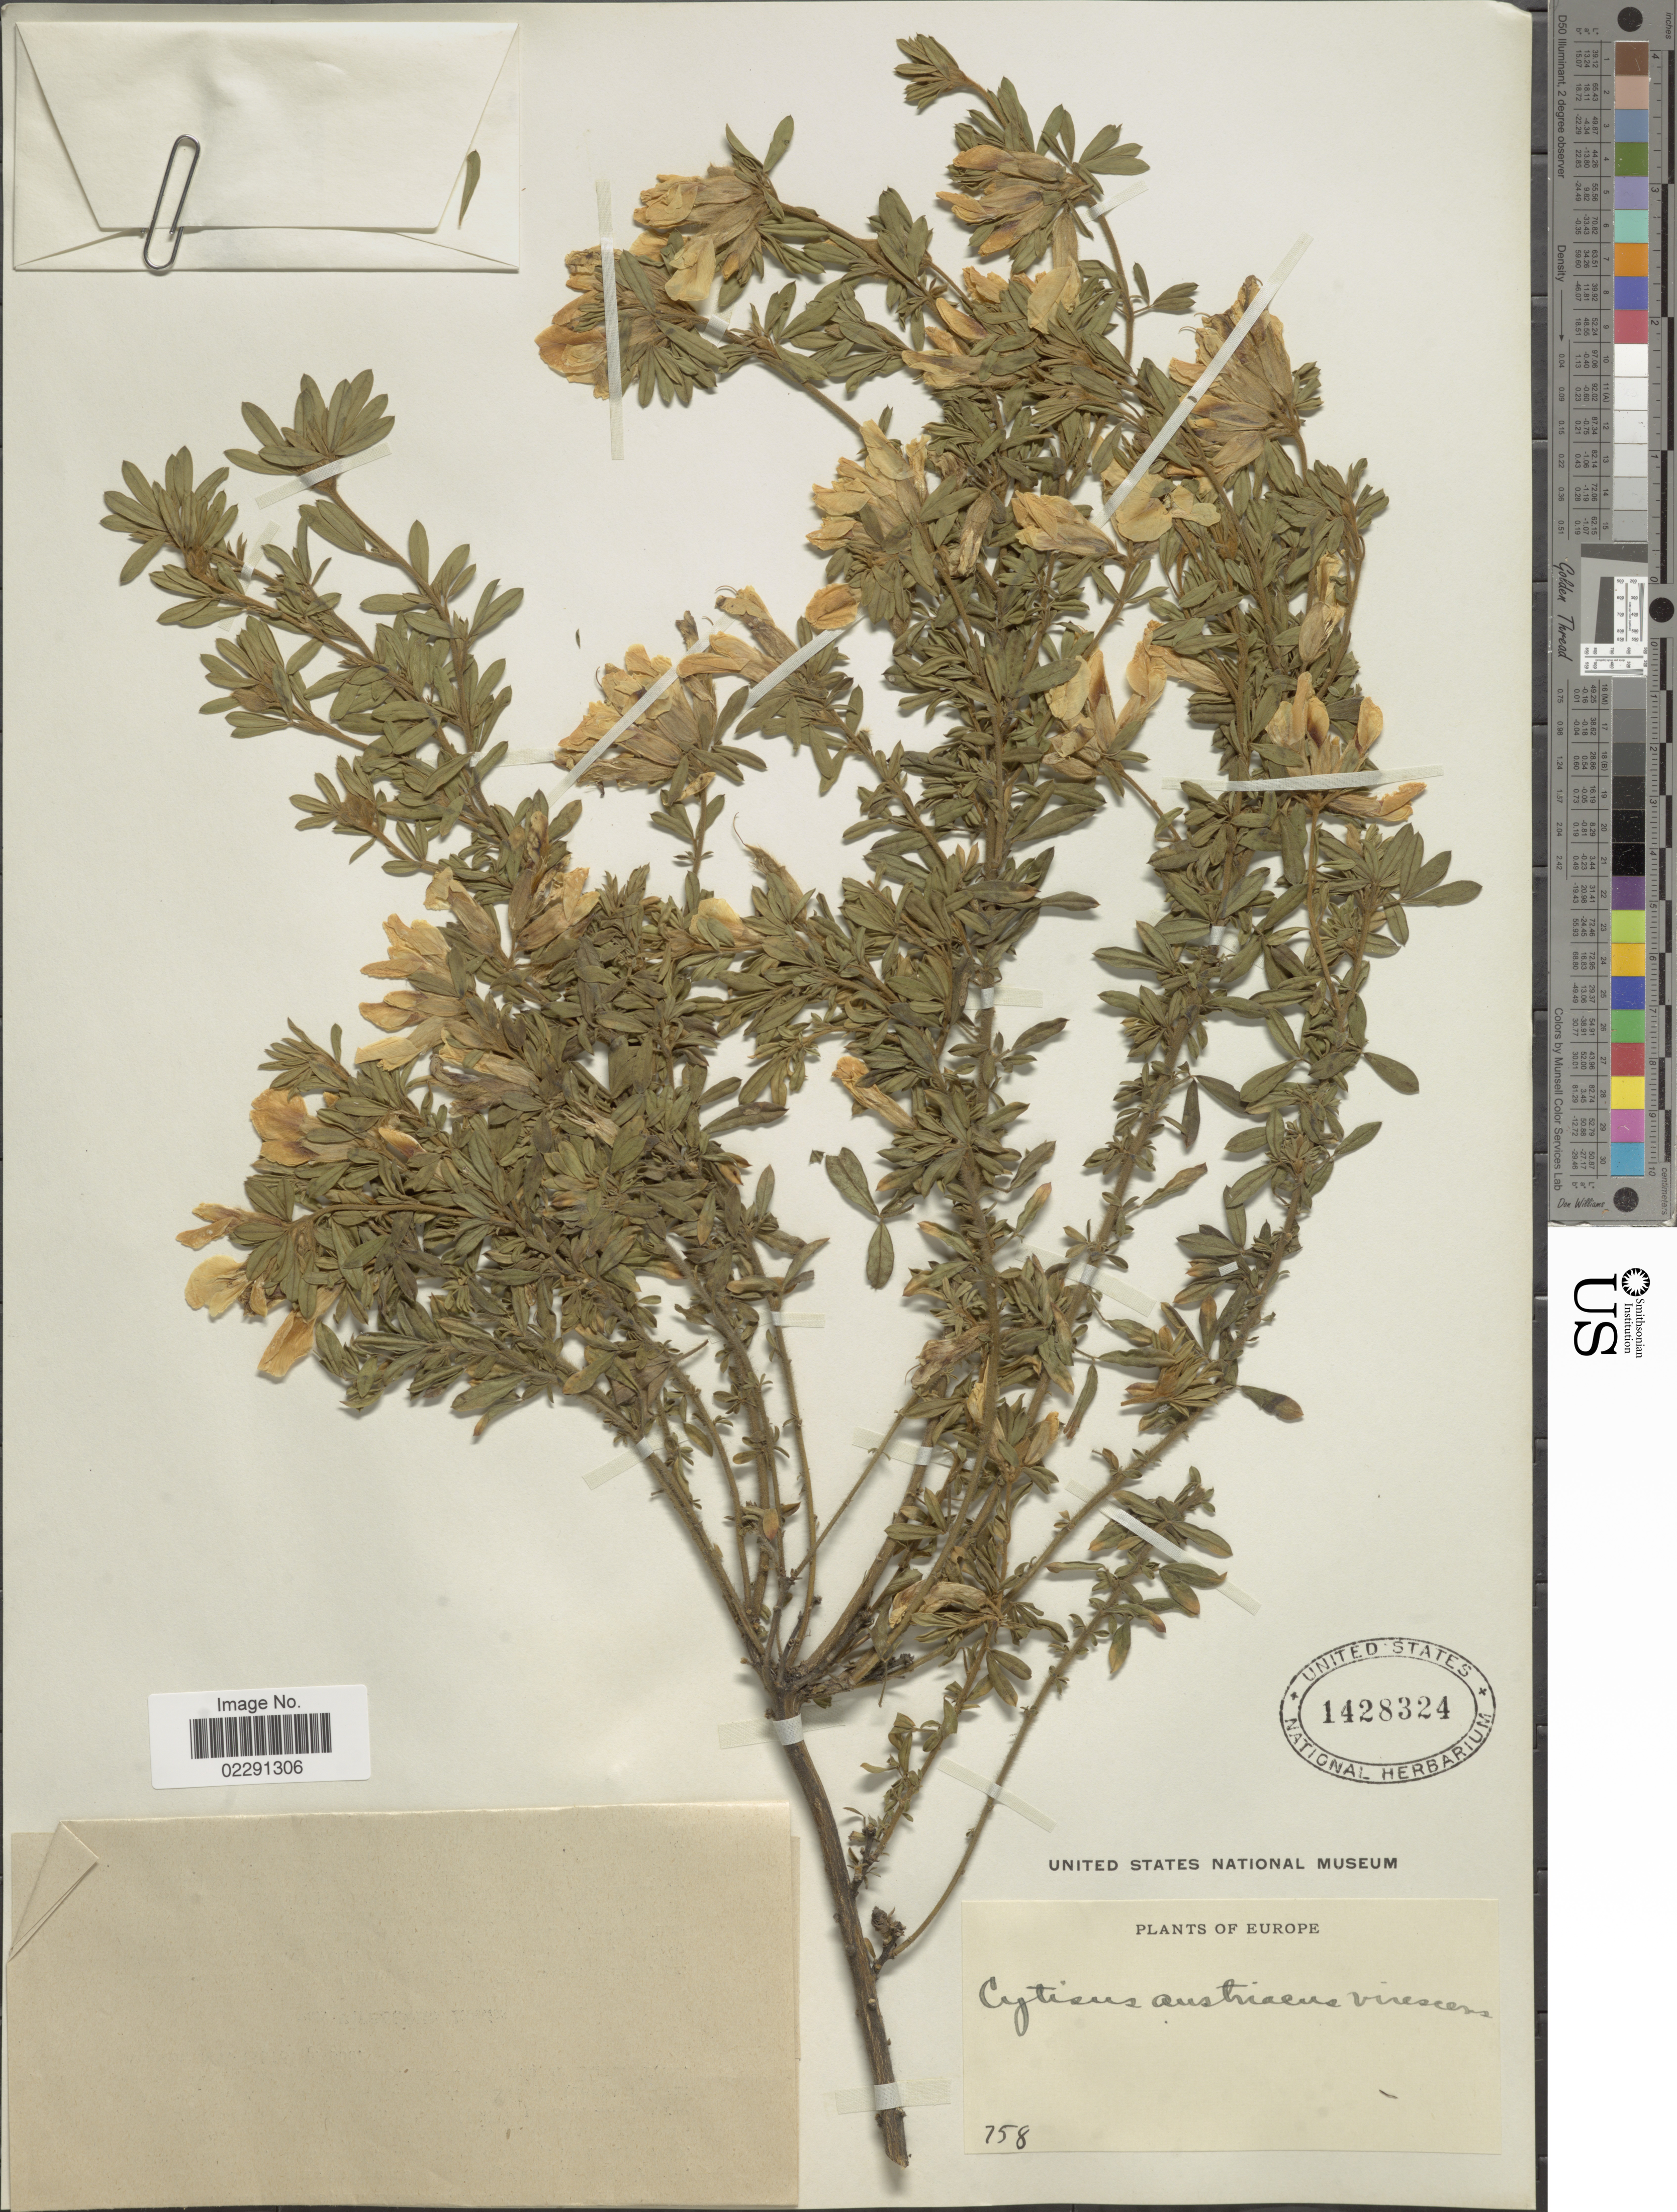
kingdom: Plantae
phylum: Tracheophyta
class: Magnoliopsida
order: Fabales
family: Fabaceae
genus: Cytisus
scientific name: Cytisus austriacus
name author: L.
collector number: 758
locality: Europe.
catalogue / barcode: US 1428324